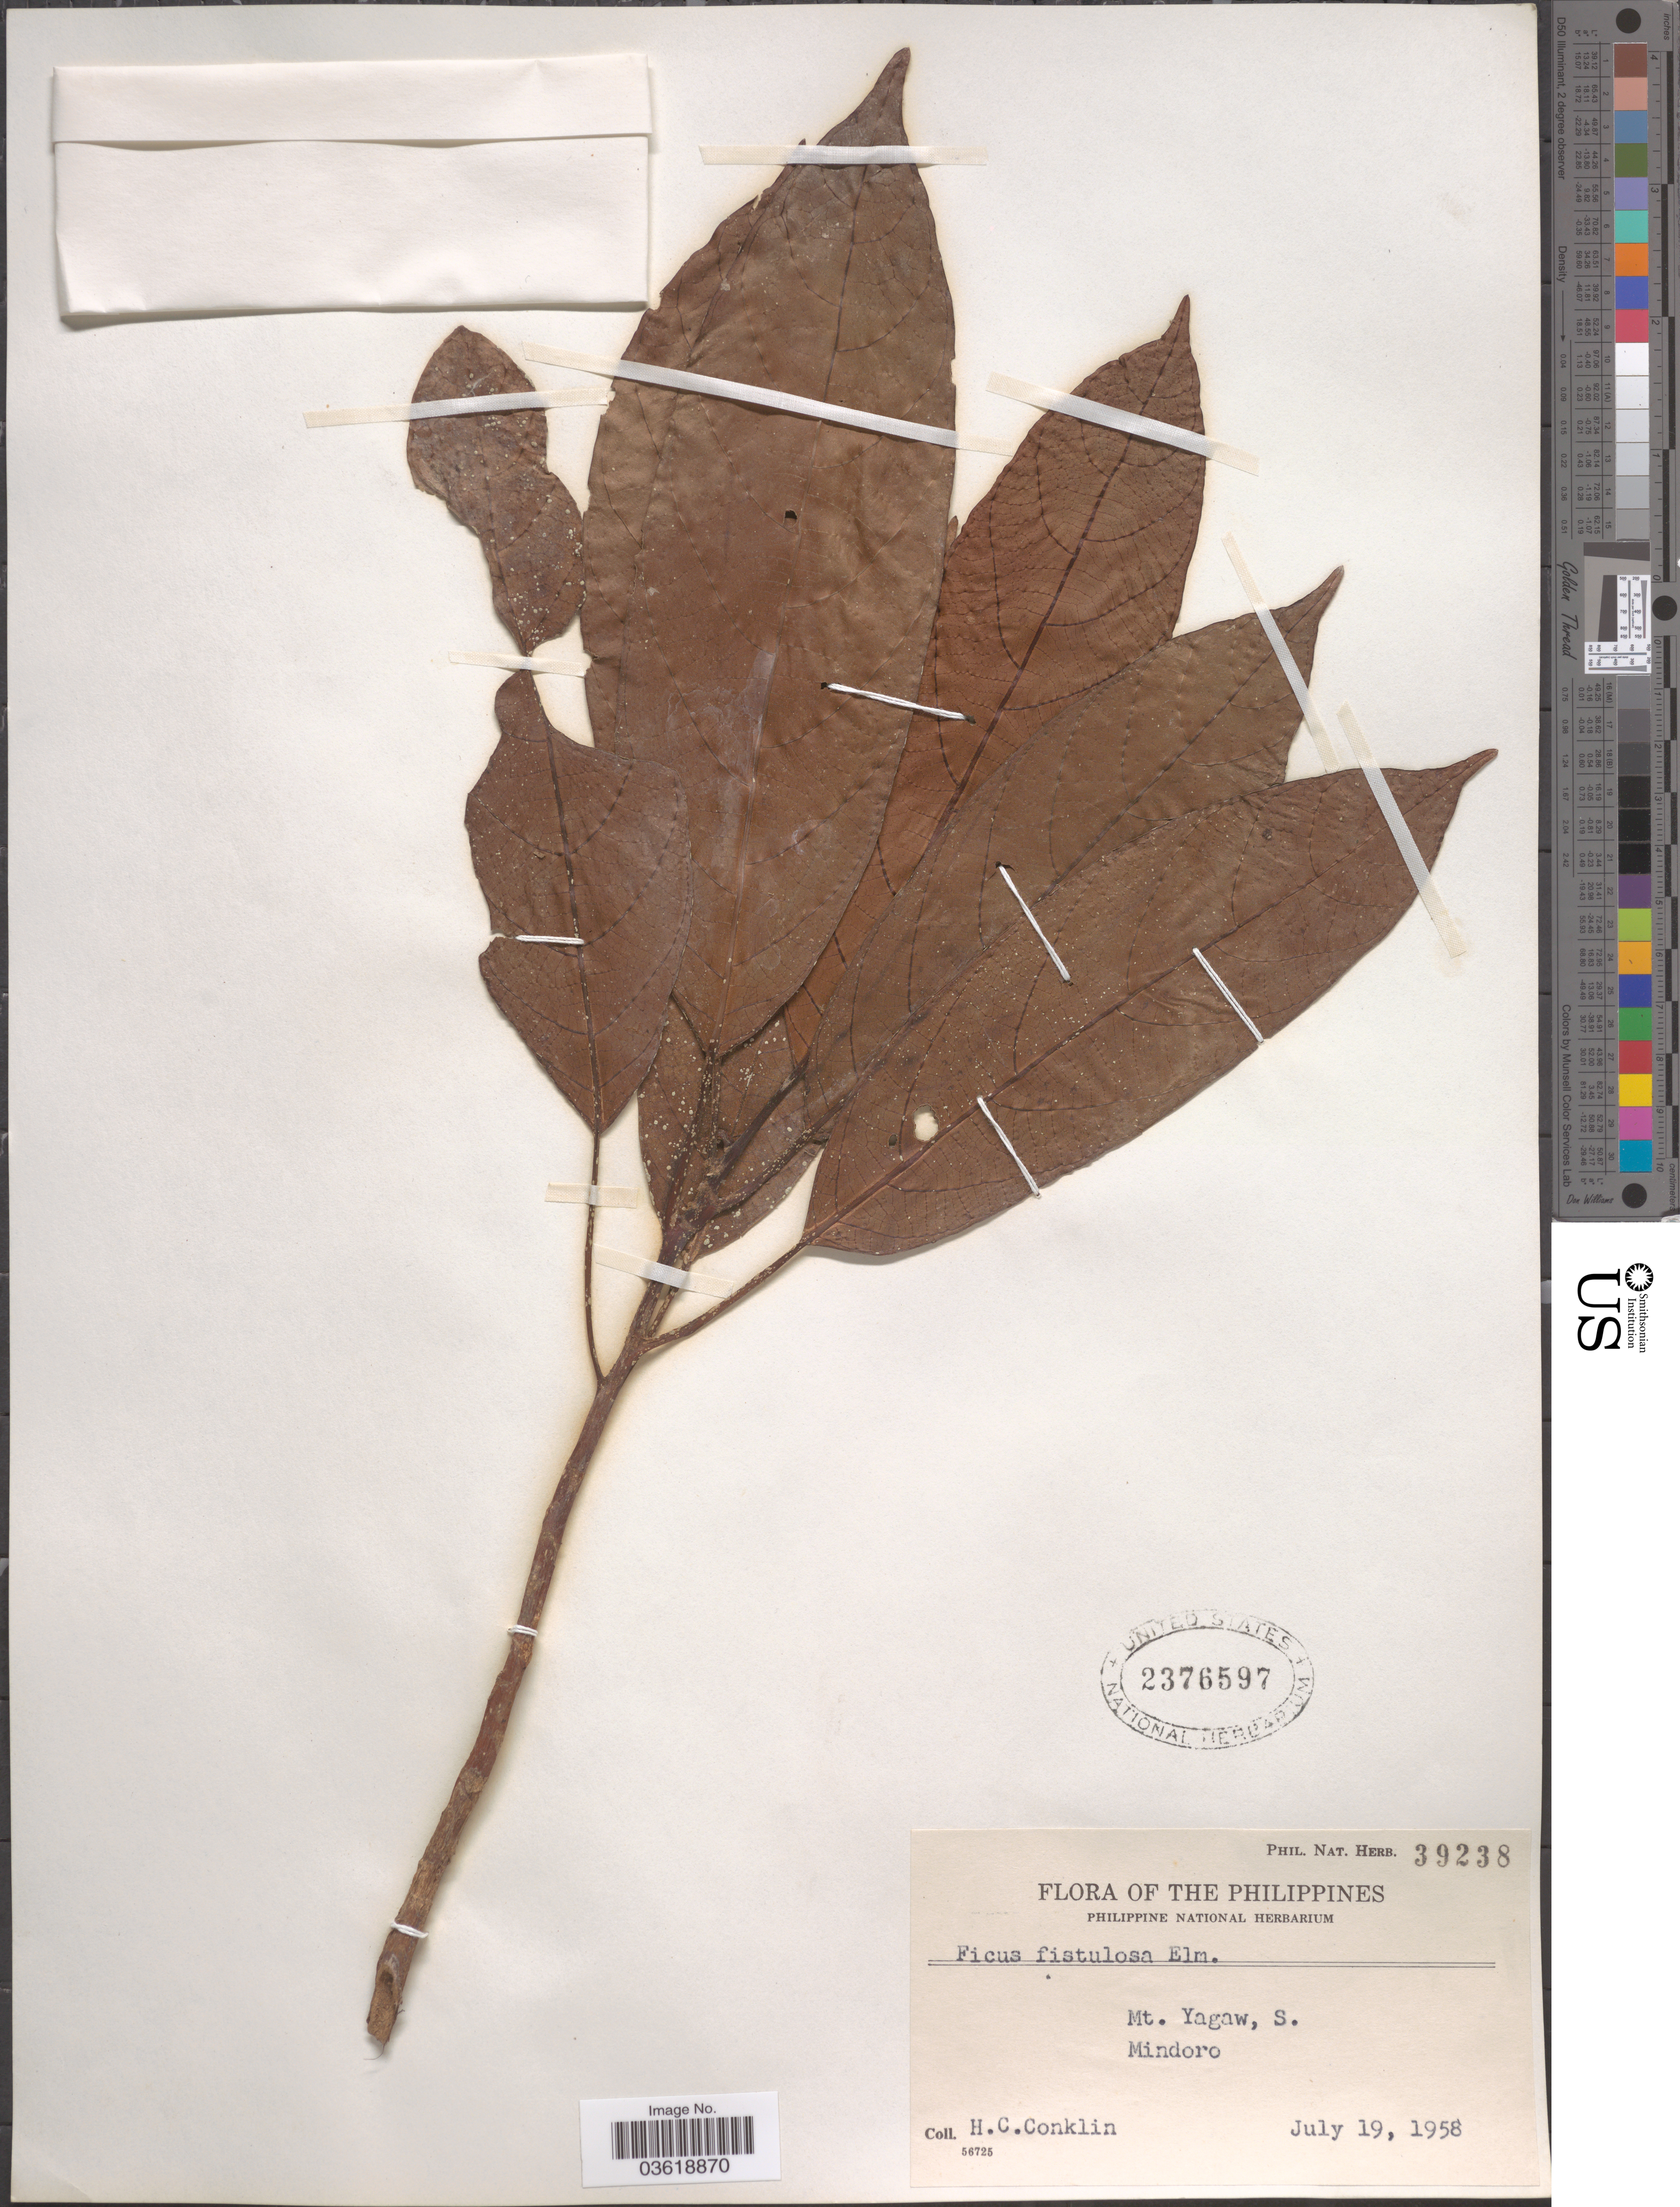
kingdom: Plantae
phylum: Tracheophyta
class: Magnoliopsida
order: Rosales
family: Moraceae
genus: Ficus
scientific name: Ficus fistulosa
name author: Reinw. ex Blume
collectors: H. Conklin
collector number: Phil. Nat. Herb. 39238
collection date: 1958-07-19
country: Philippines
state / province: Mimaropa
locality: Mt. Yagaw, S. Mindoro.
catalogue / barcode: US 2376597